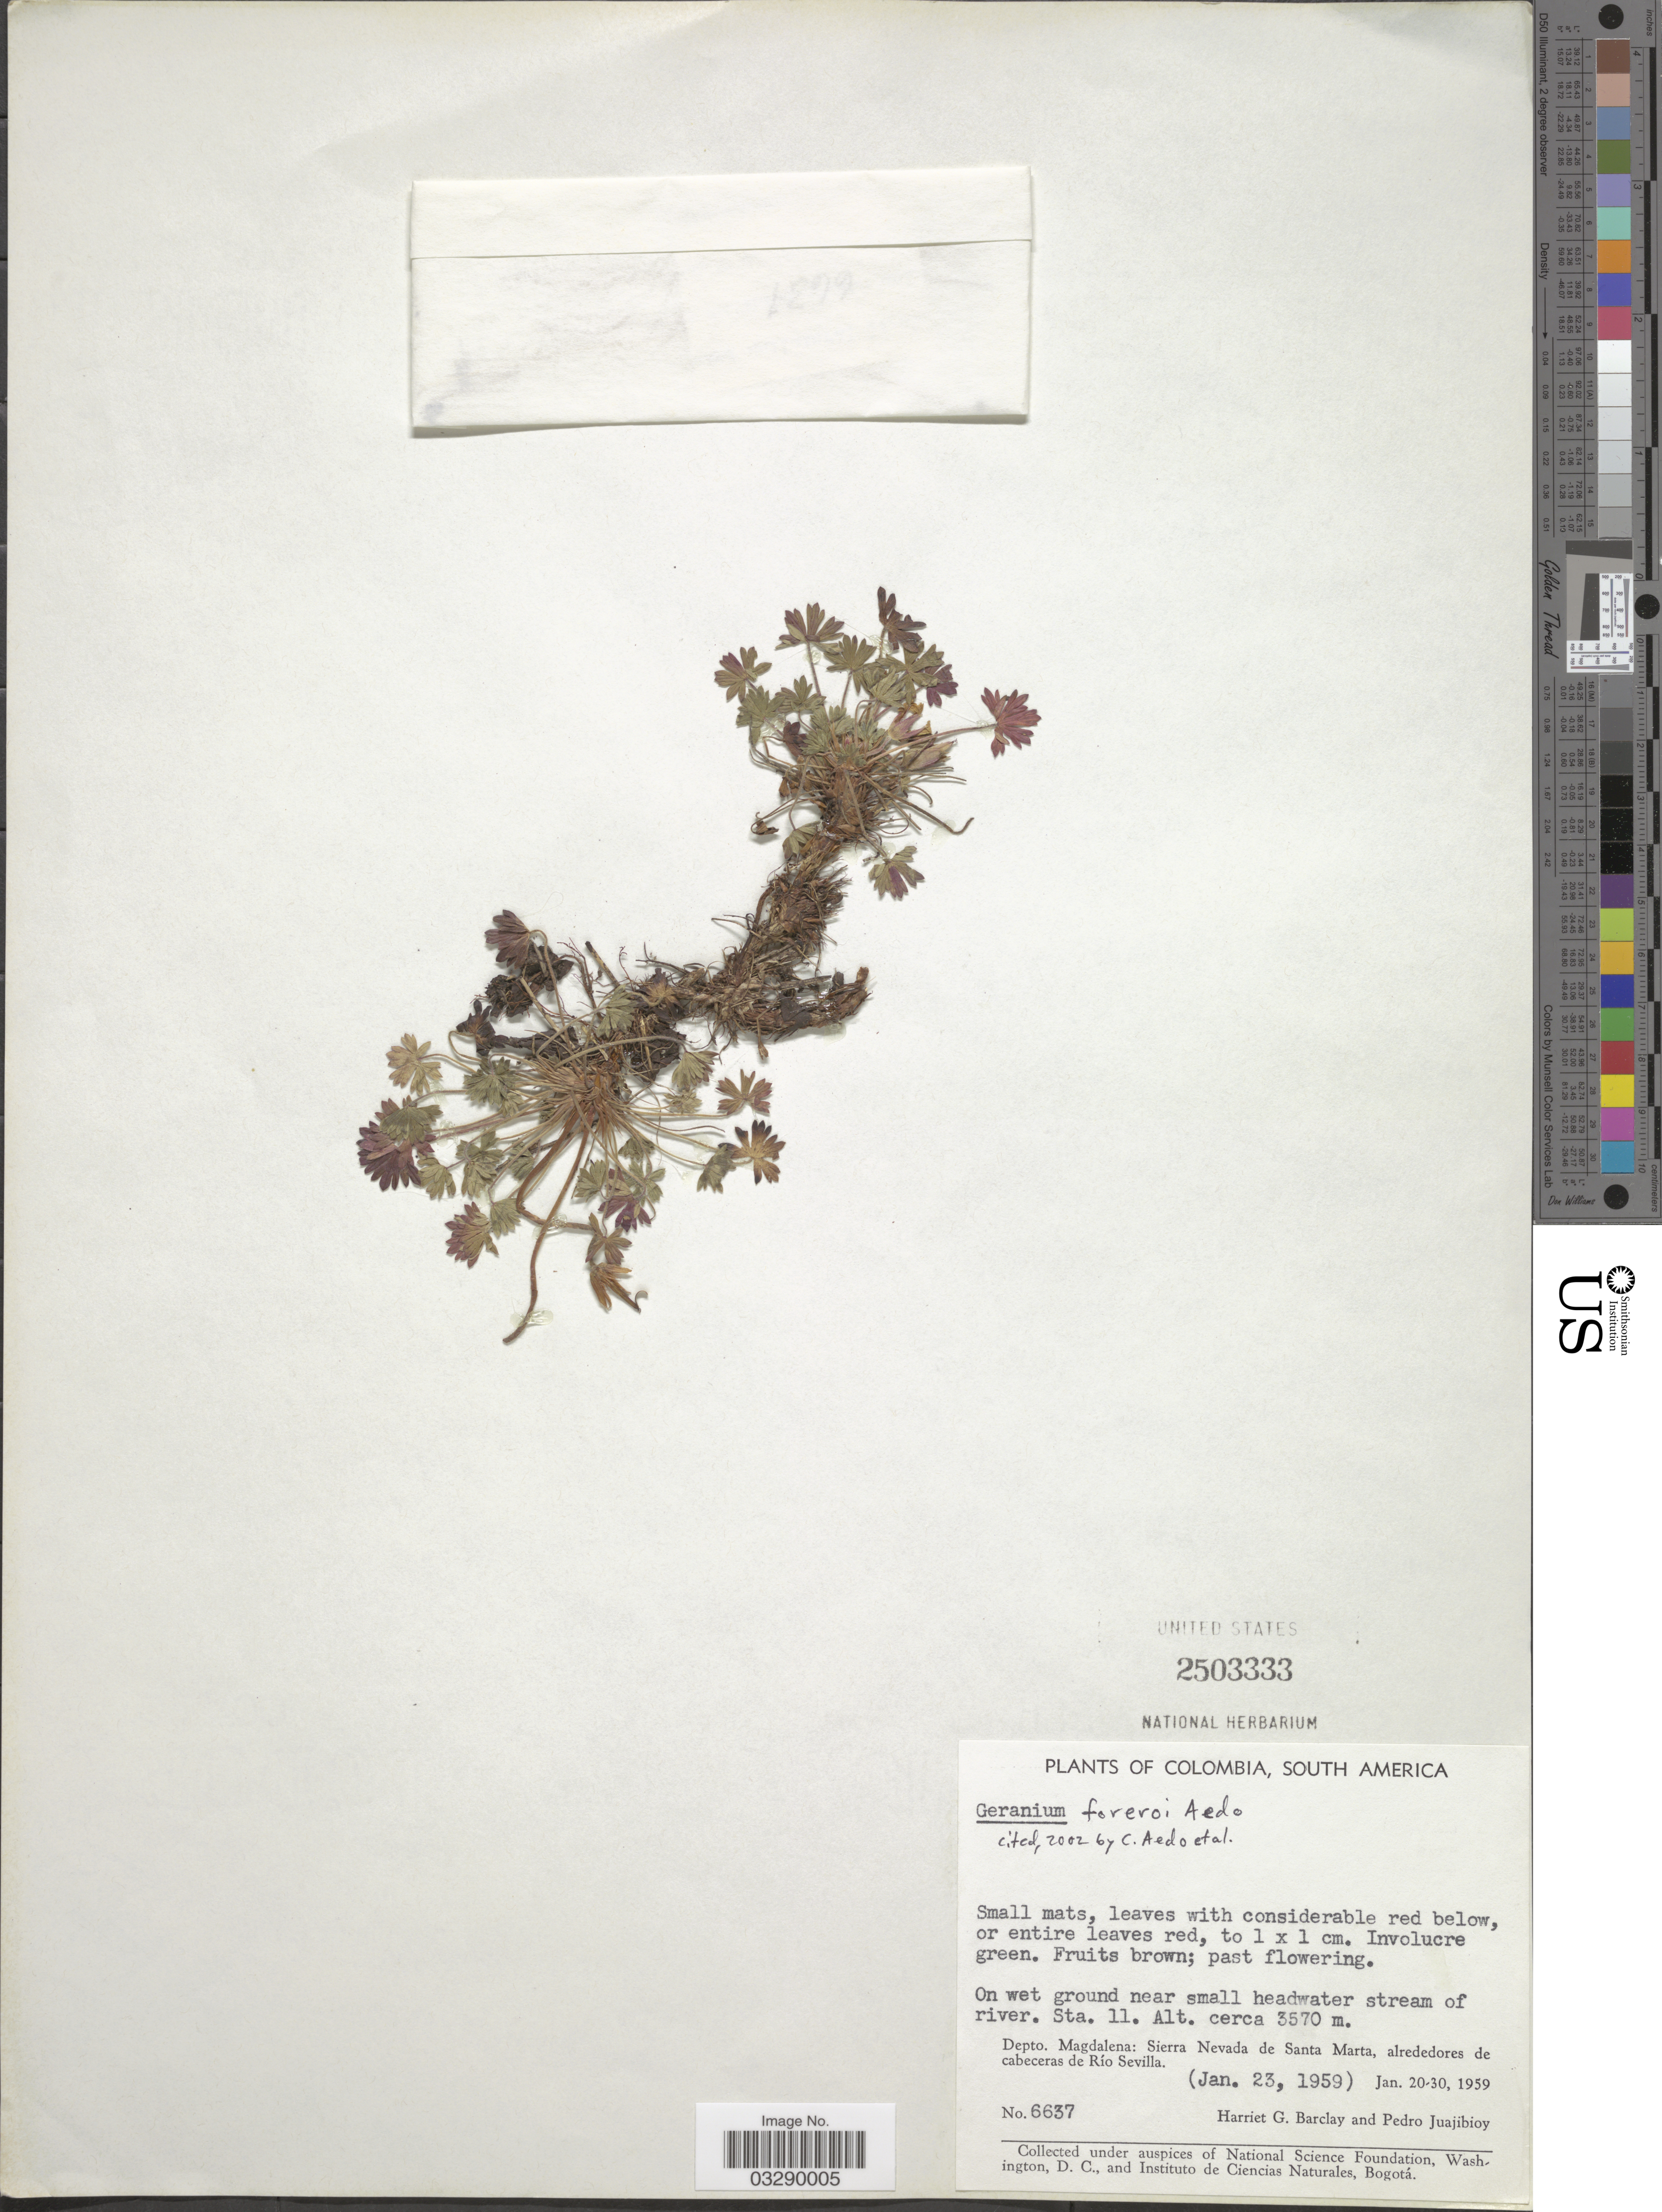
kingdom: Plantae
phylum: Tracheophyta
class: Magnoliopsida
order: Geraniales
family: Geraniaceae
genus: Geranium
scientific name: Geranium foreroi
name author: Aedo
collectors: H. G. Barclay & P. Juajibioy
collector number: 6637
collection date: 1959-01-23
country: Colombia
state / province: Magdalena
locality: Sta. 11. Depto. Magdalena: Sierra Nevada de Santa Marta, alrededores de cabeceras de Río Sevilla.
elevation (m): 3570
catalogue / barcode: US 2503333